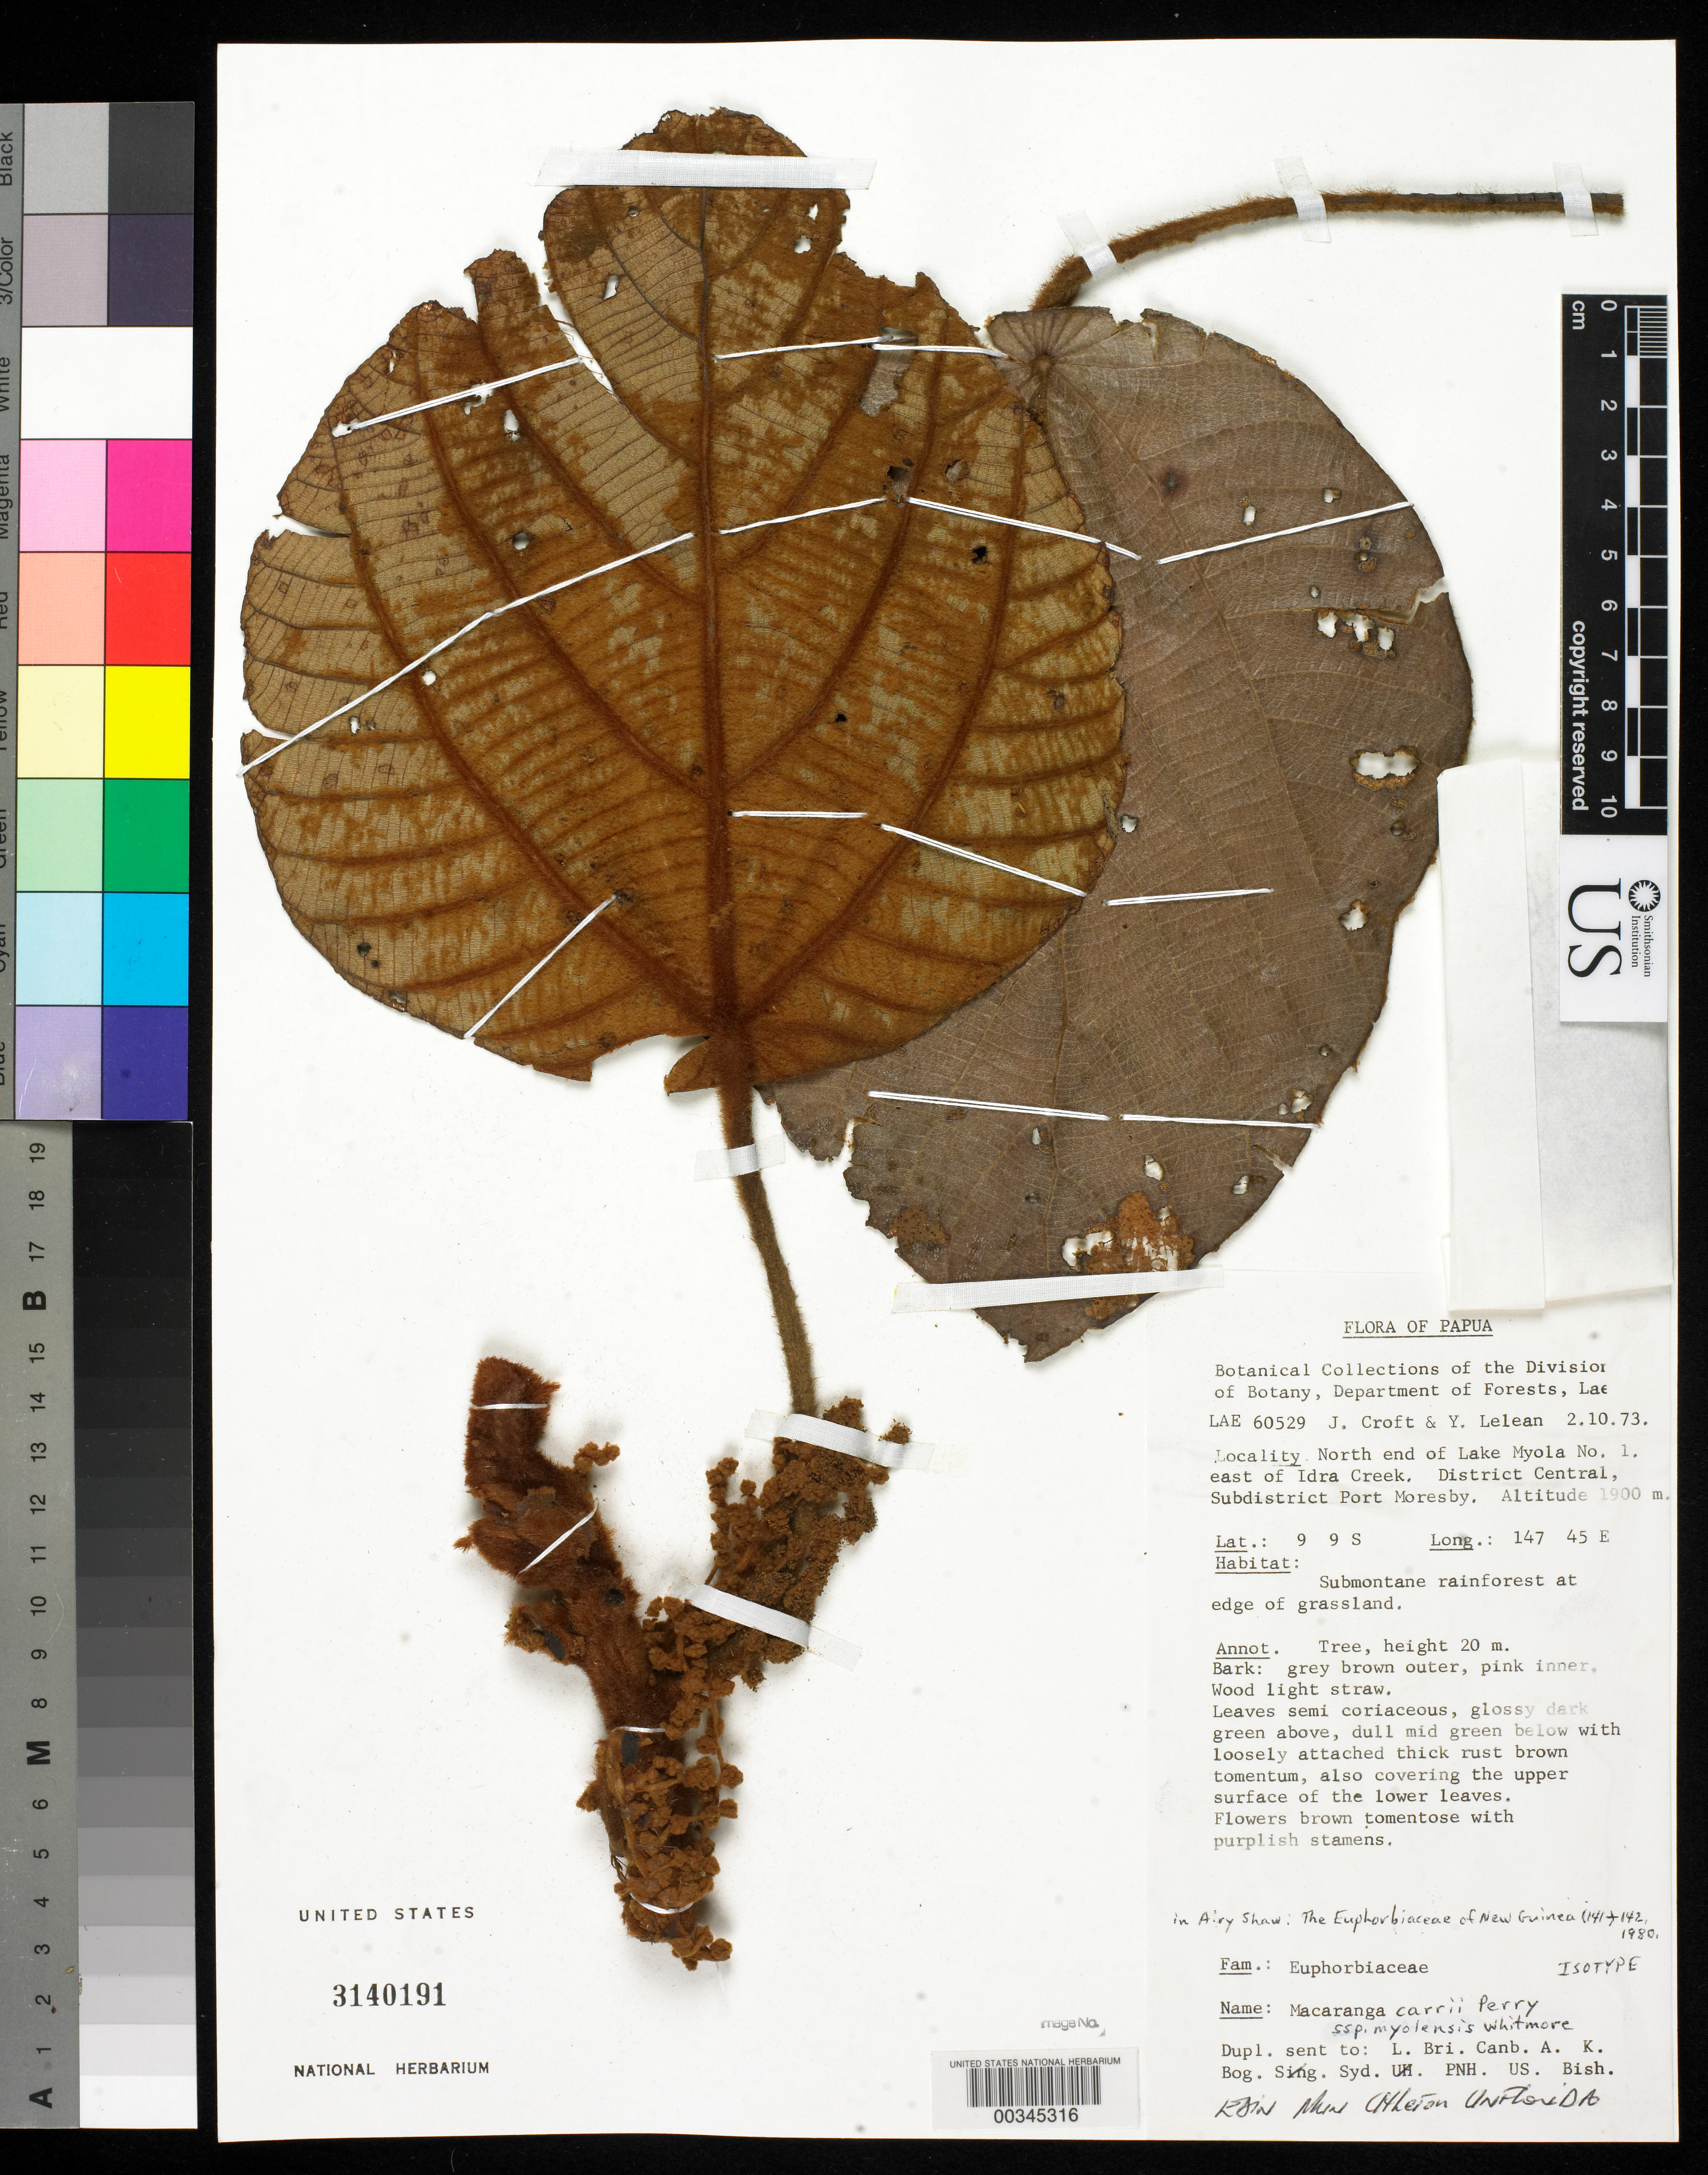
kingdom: Plantae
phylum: Tracheophyta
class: Magnoliopsida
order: Malpighiales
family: Euphorbiaceae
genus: Macaranga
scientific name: Macaranga carrii subsp. myolensis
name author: Whitmore in Airy Shaw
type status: Isotype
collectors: J. R. Croft & Y. Lelean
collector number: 60529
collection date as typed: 02 Oct 1973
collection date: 1973-10-02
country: Papua New Guinea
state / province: Central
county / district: Port Moresby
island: New Guinea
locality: Port Moresby Subdist., N end of Lake Myola no. 1, E of Idra Creek.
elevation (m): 1900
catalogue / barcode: US 3140191